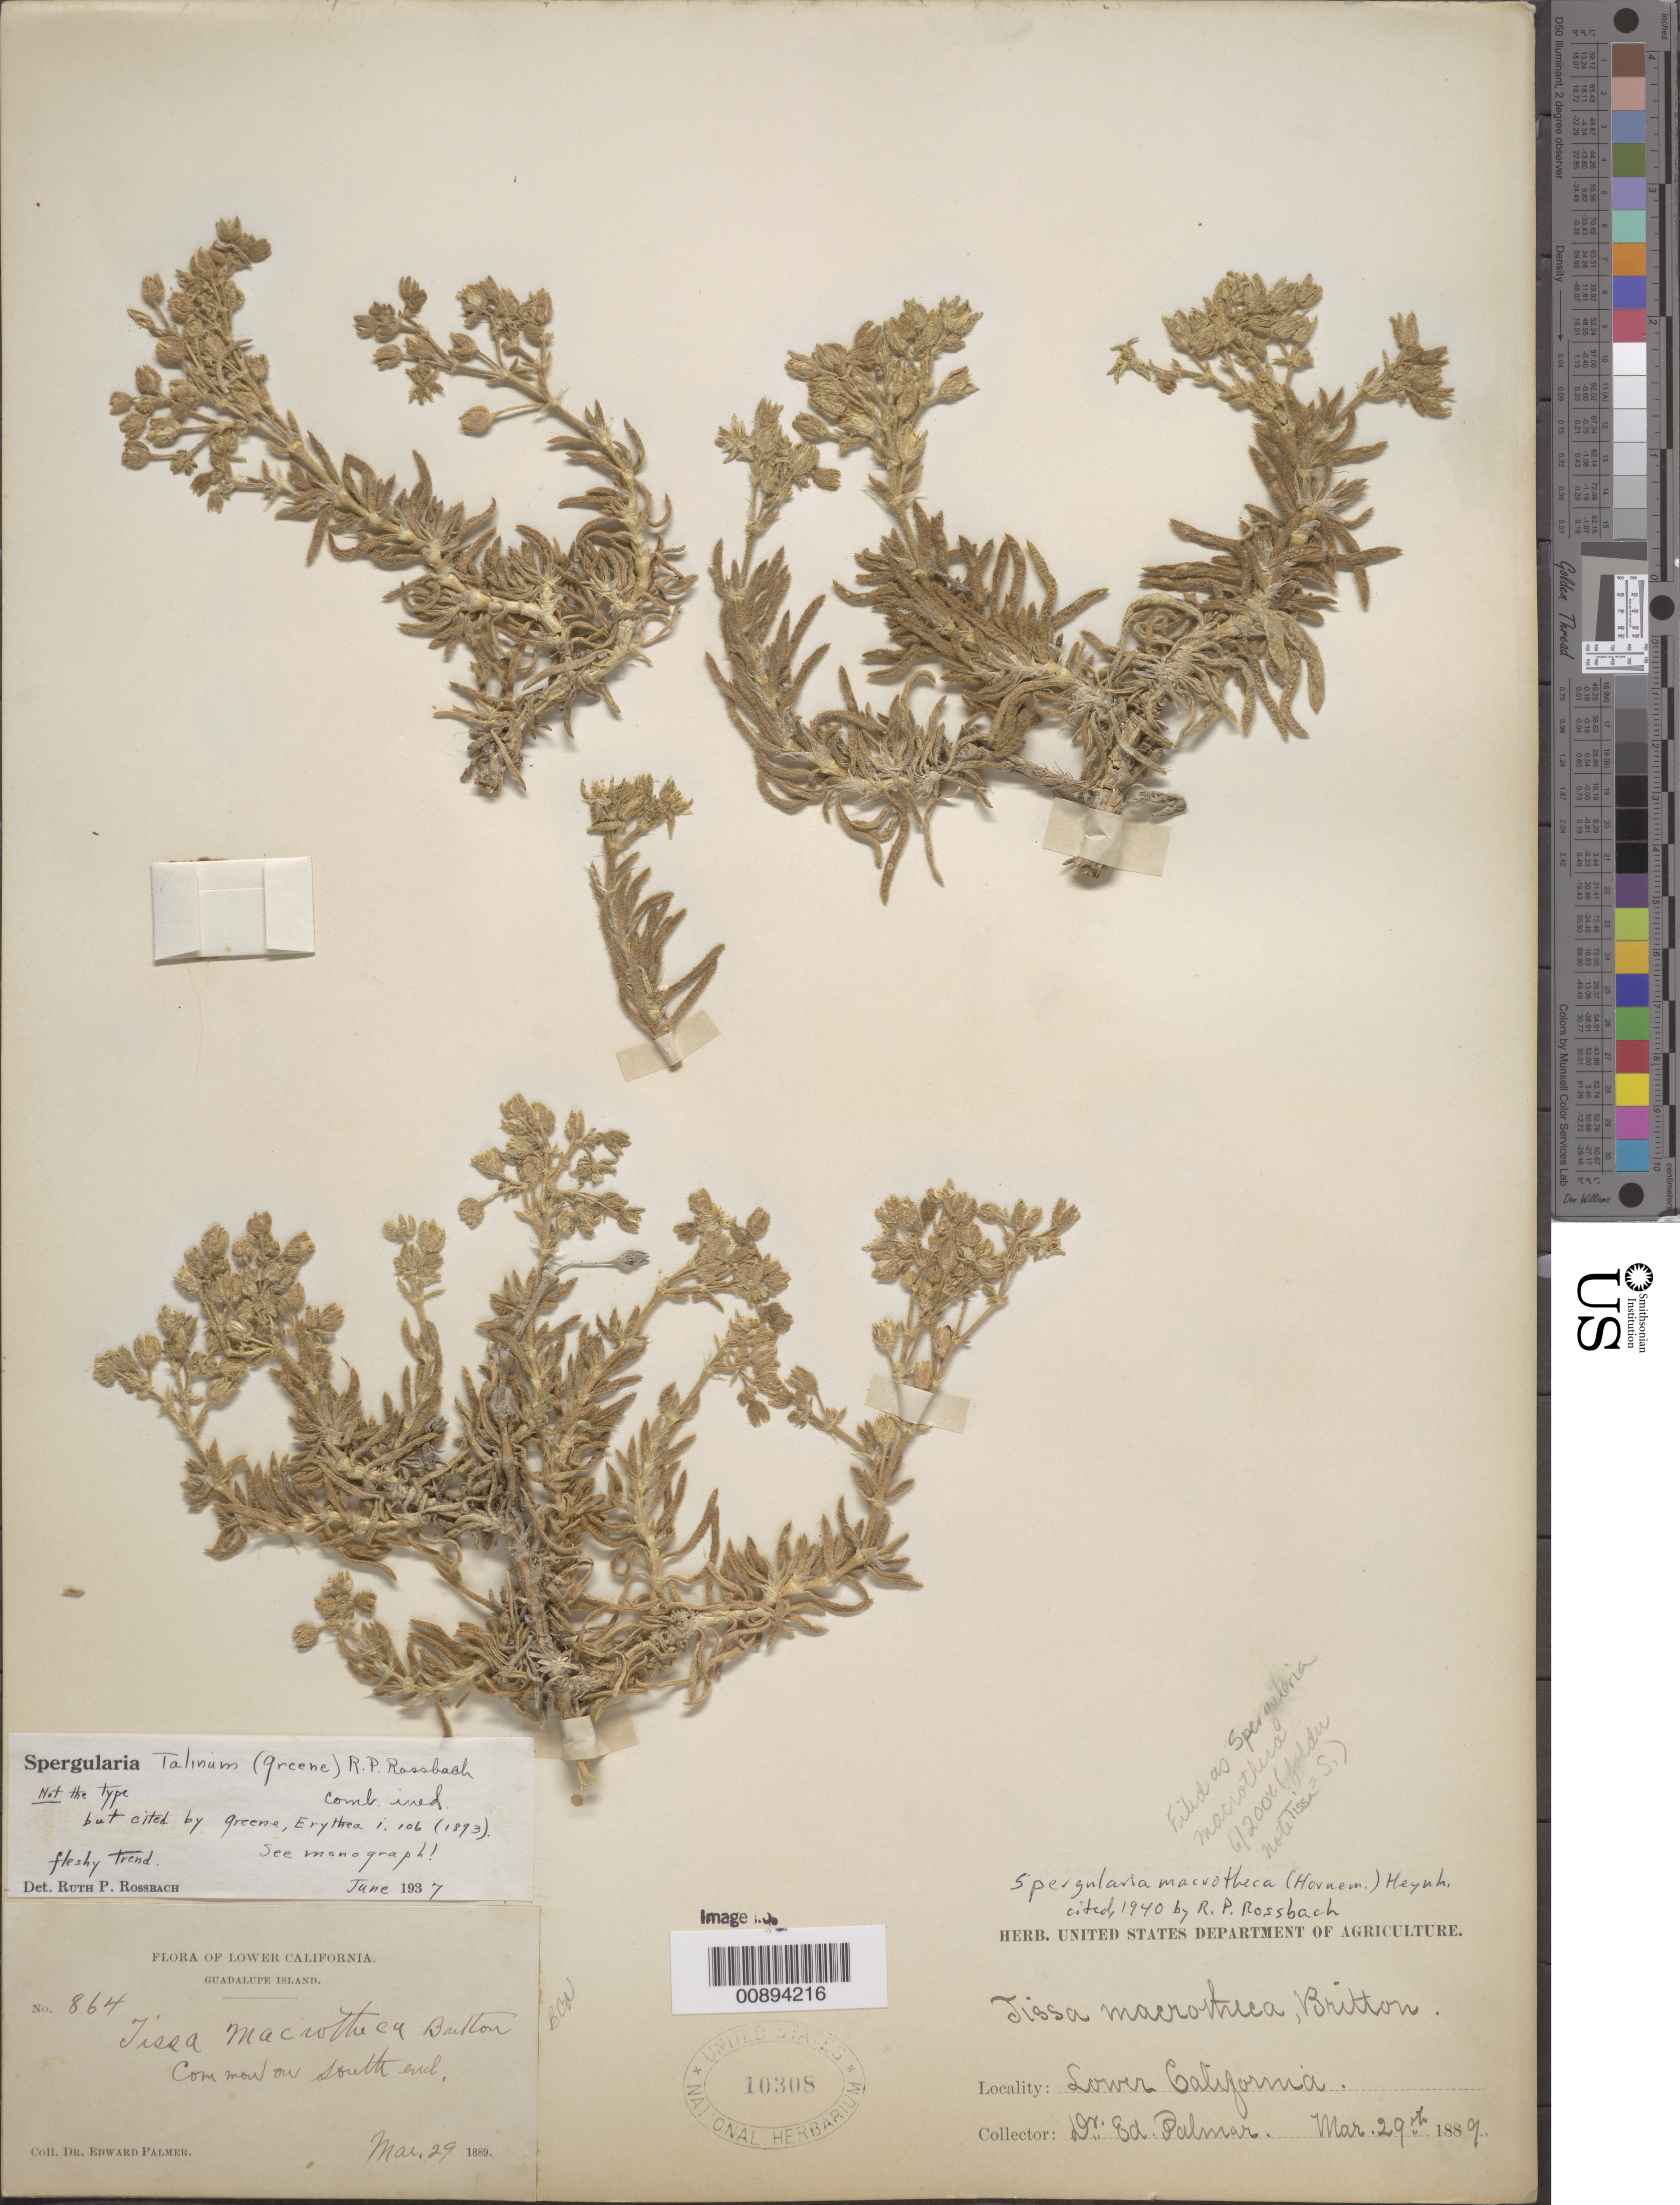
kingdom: Plantae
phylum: Tracheophyta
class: Magnoliopsida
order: Caryophyllales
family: Caryophyllaceae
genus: Spergularia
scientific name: Spergularia macrotheca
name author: (Hornem.) Heynh.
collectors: E. Palmer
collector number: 864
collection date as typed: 29 Mar 1889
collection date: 1889-03-29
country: Mexico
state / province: Baja California Norte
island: Guadalupe I.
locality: Guadalupe Island, Baja California.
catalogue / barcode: US 10308